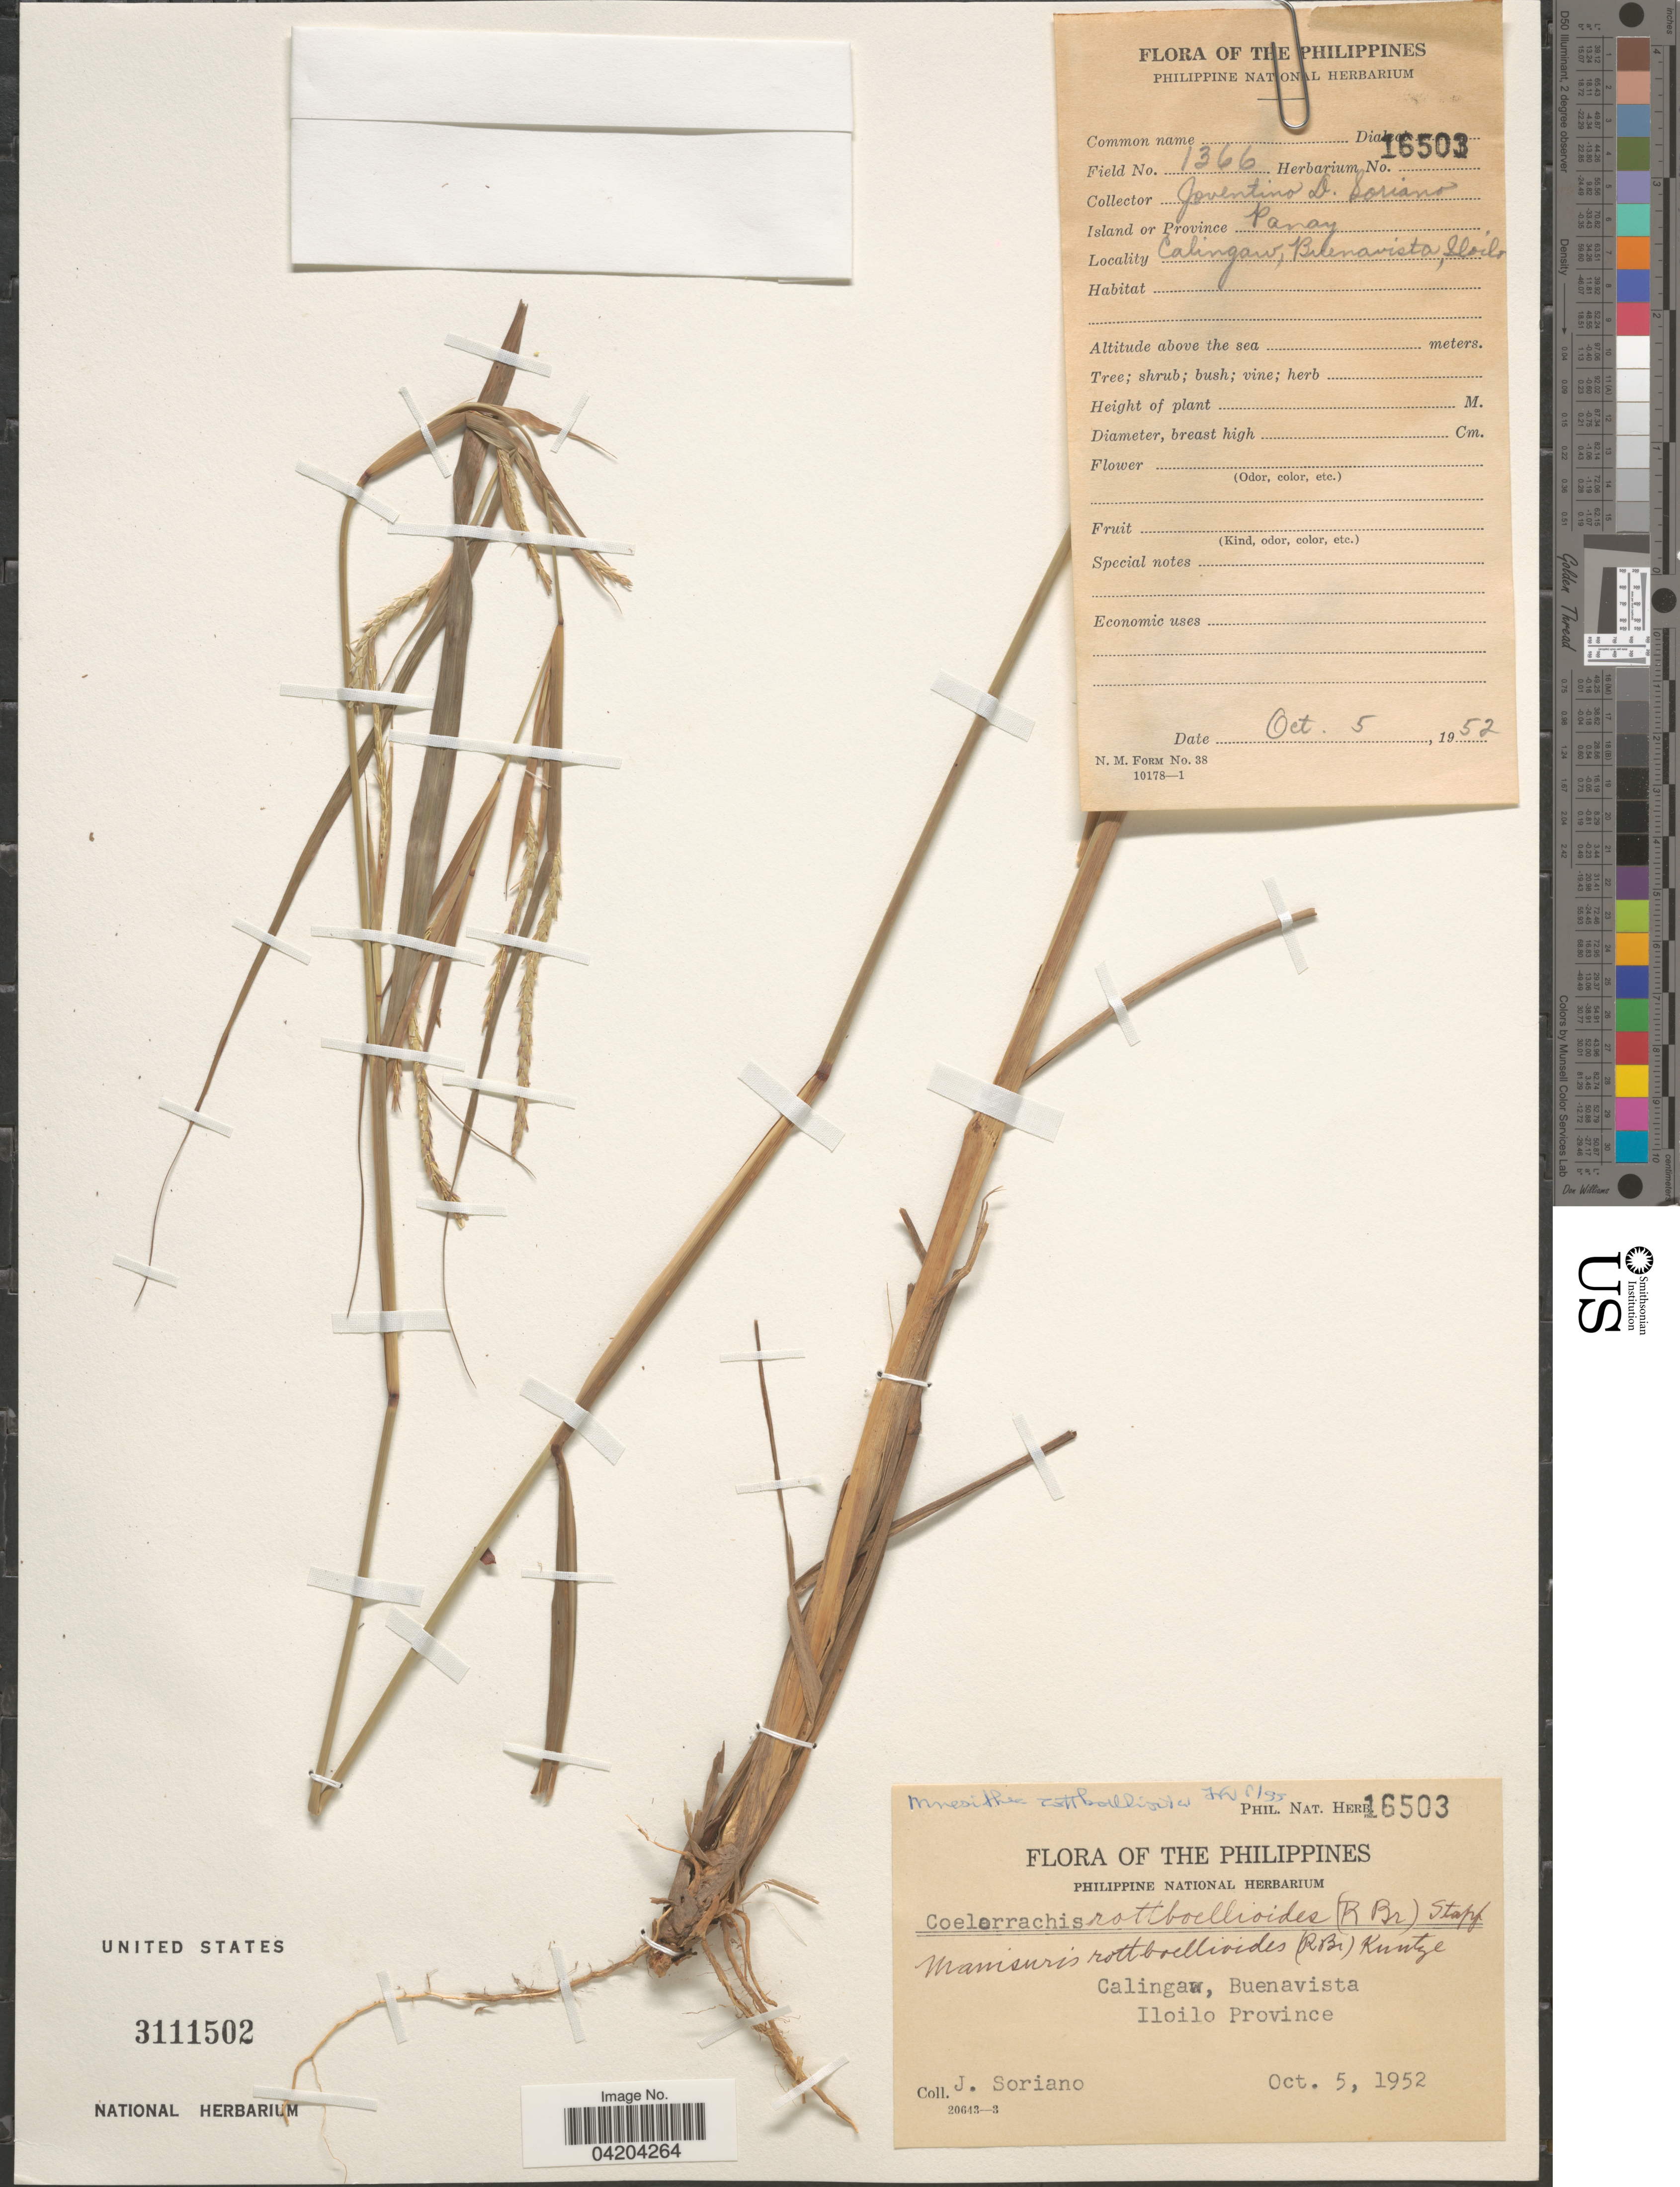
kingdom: Plantae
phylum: Tracheophyta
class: Liliopsida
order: Poales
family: Poaceae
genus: Mnesithea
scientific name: Mnesithea rottboellioides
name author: (R. Br.) de Koning & Sosef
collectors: J. Soriano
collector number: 1366/Phil. Nat. Herb. 16503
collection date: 1952-10-05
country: Philippines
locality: Island or Province Panay. Calingaw, Buenavista. Iloilo.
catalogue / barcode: US 3111502